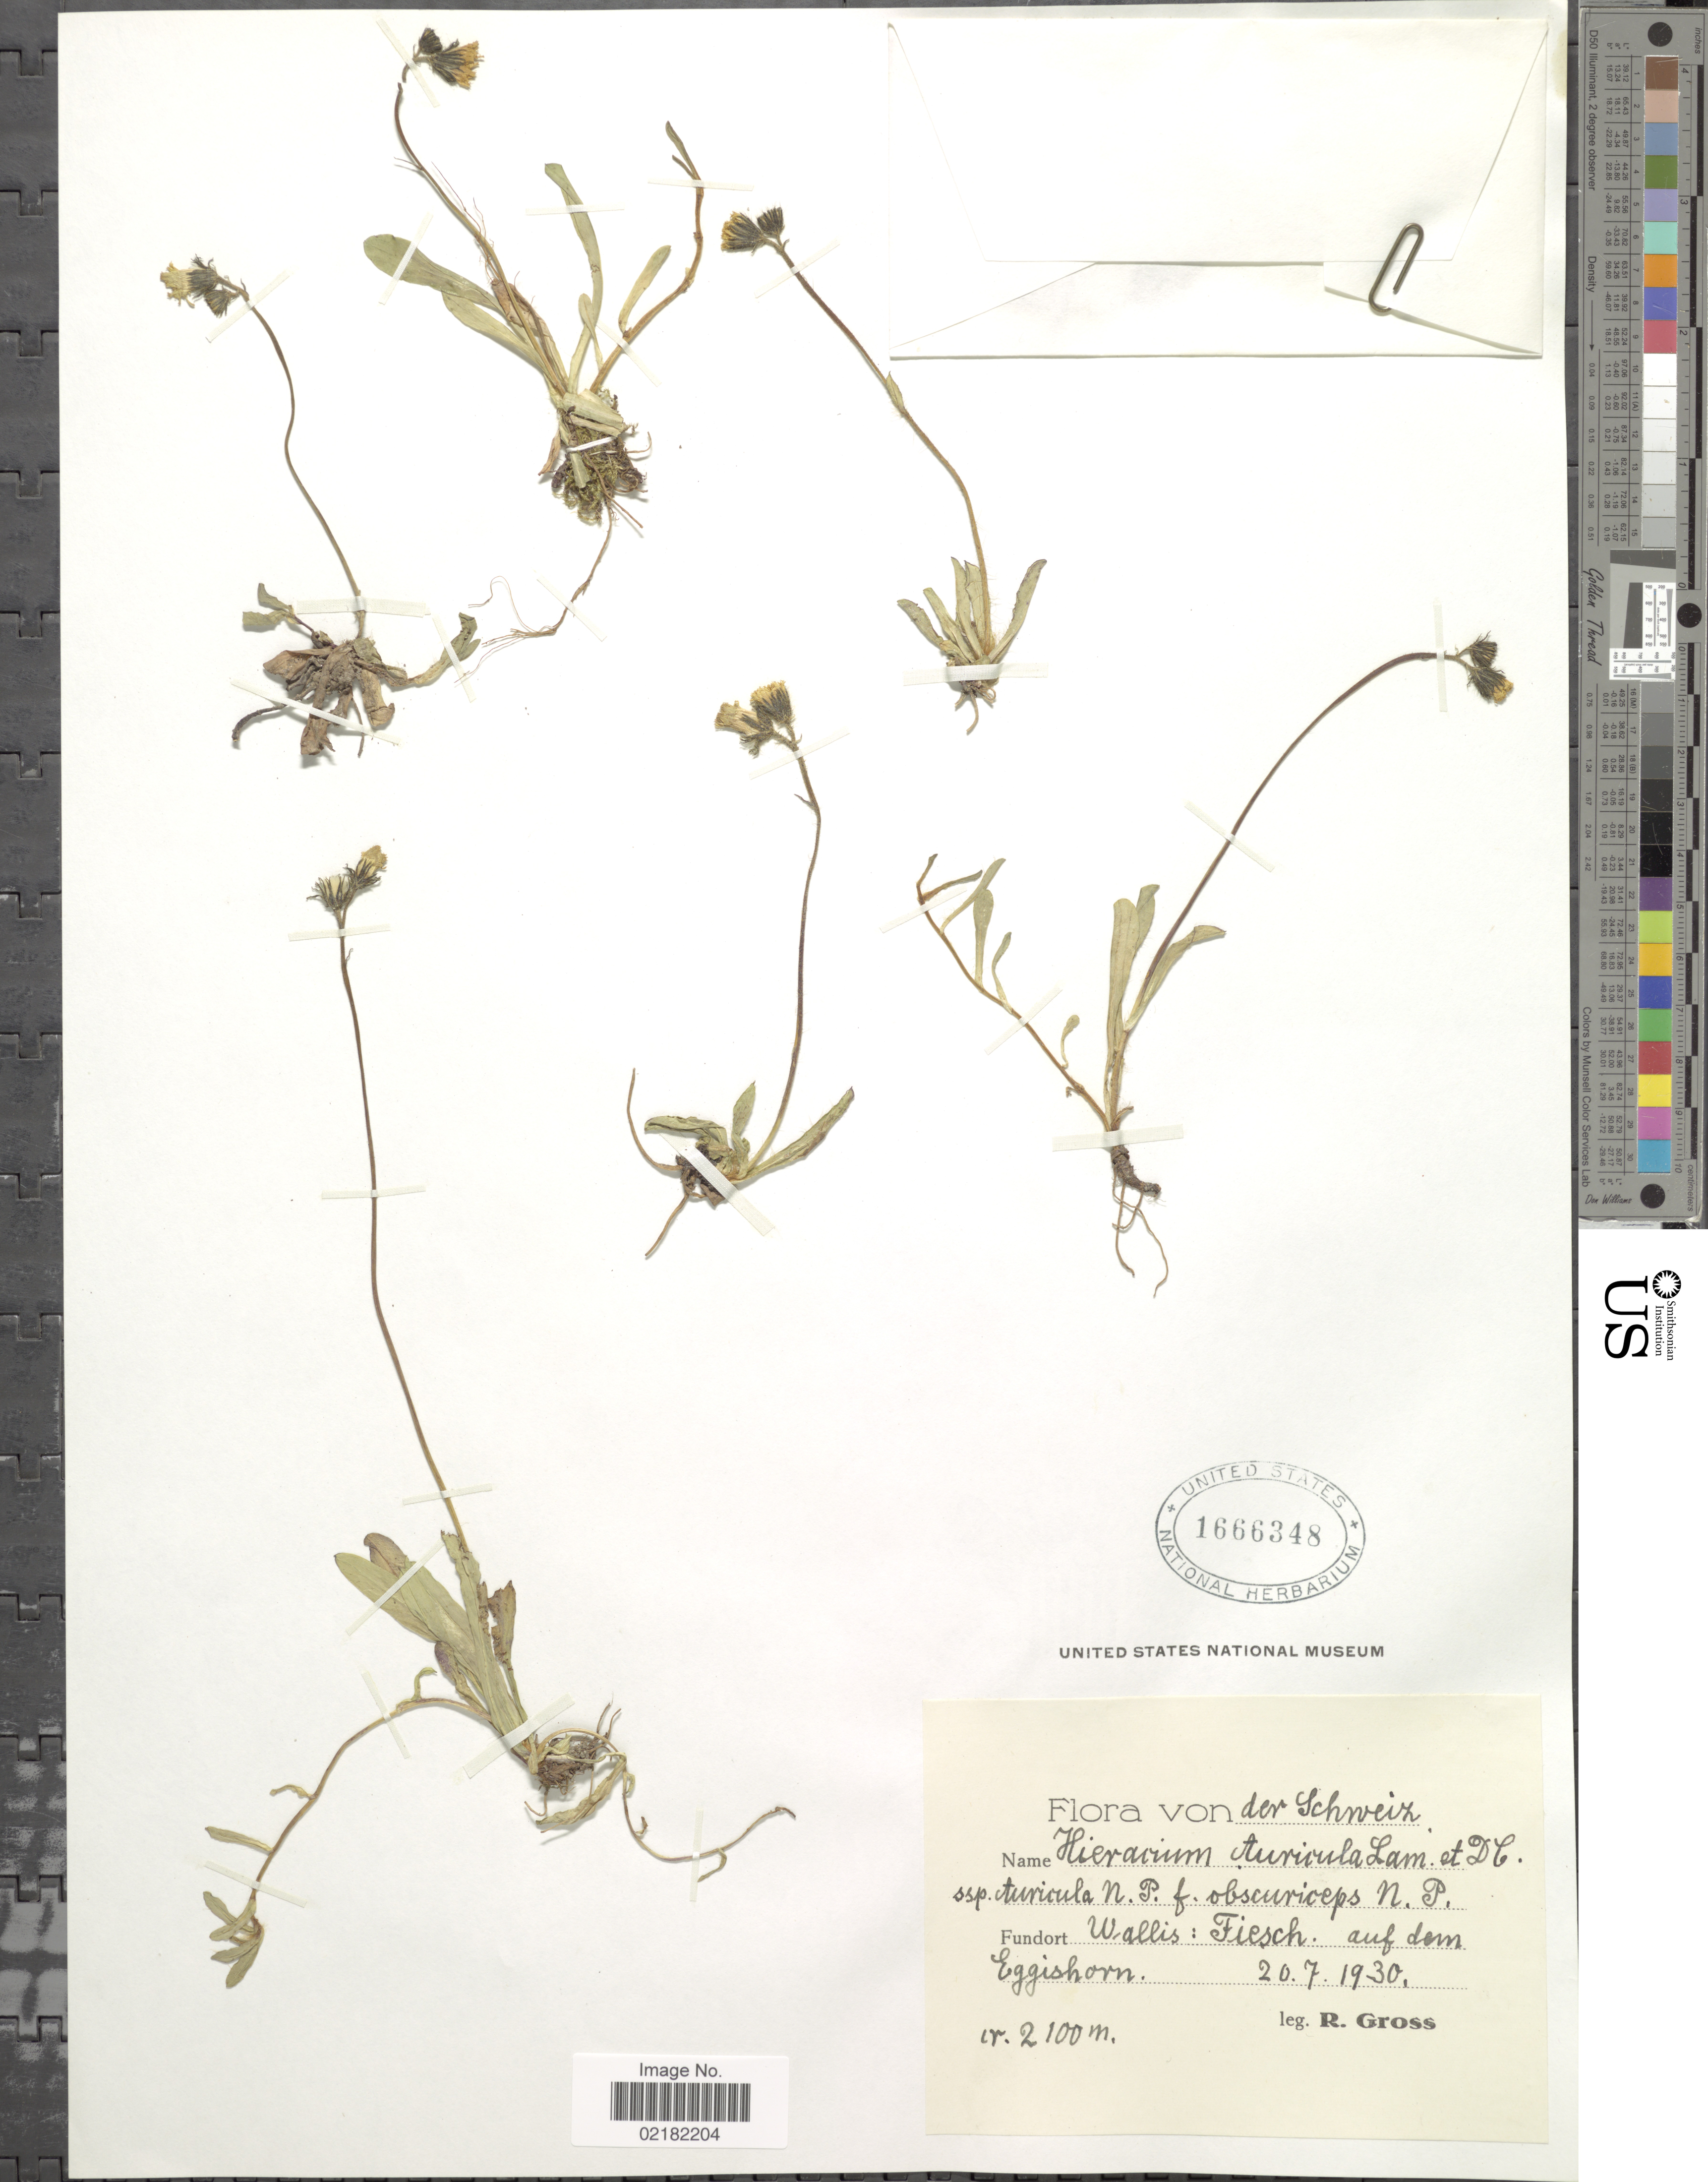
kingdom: Plantae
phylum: Tracheophyta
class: Magnoliopsida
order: Asterales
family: Asteraceae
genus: Pilosella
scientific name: Pilosella floribunda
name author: (Wimm. & Grab.) Fr. a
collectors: R. Gross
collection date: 1930-07-20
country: Switzerland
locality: Schweiz, Fundort Wallis: Fiesch, auf dem Eggishorn.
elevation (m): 2100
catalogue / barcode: US 1666348